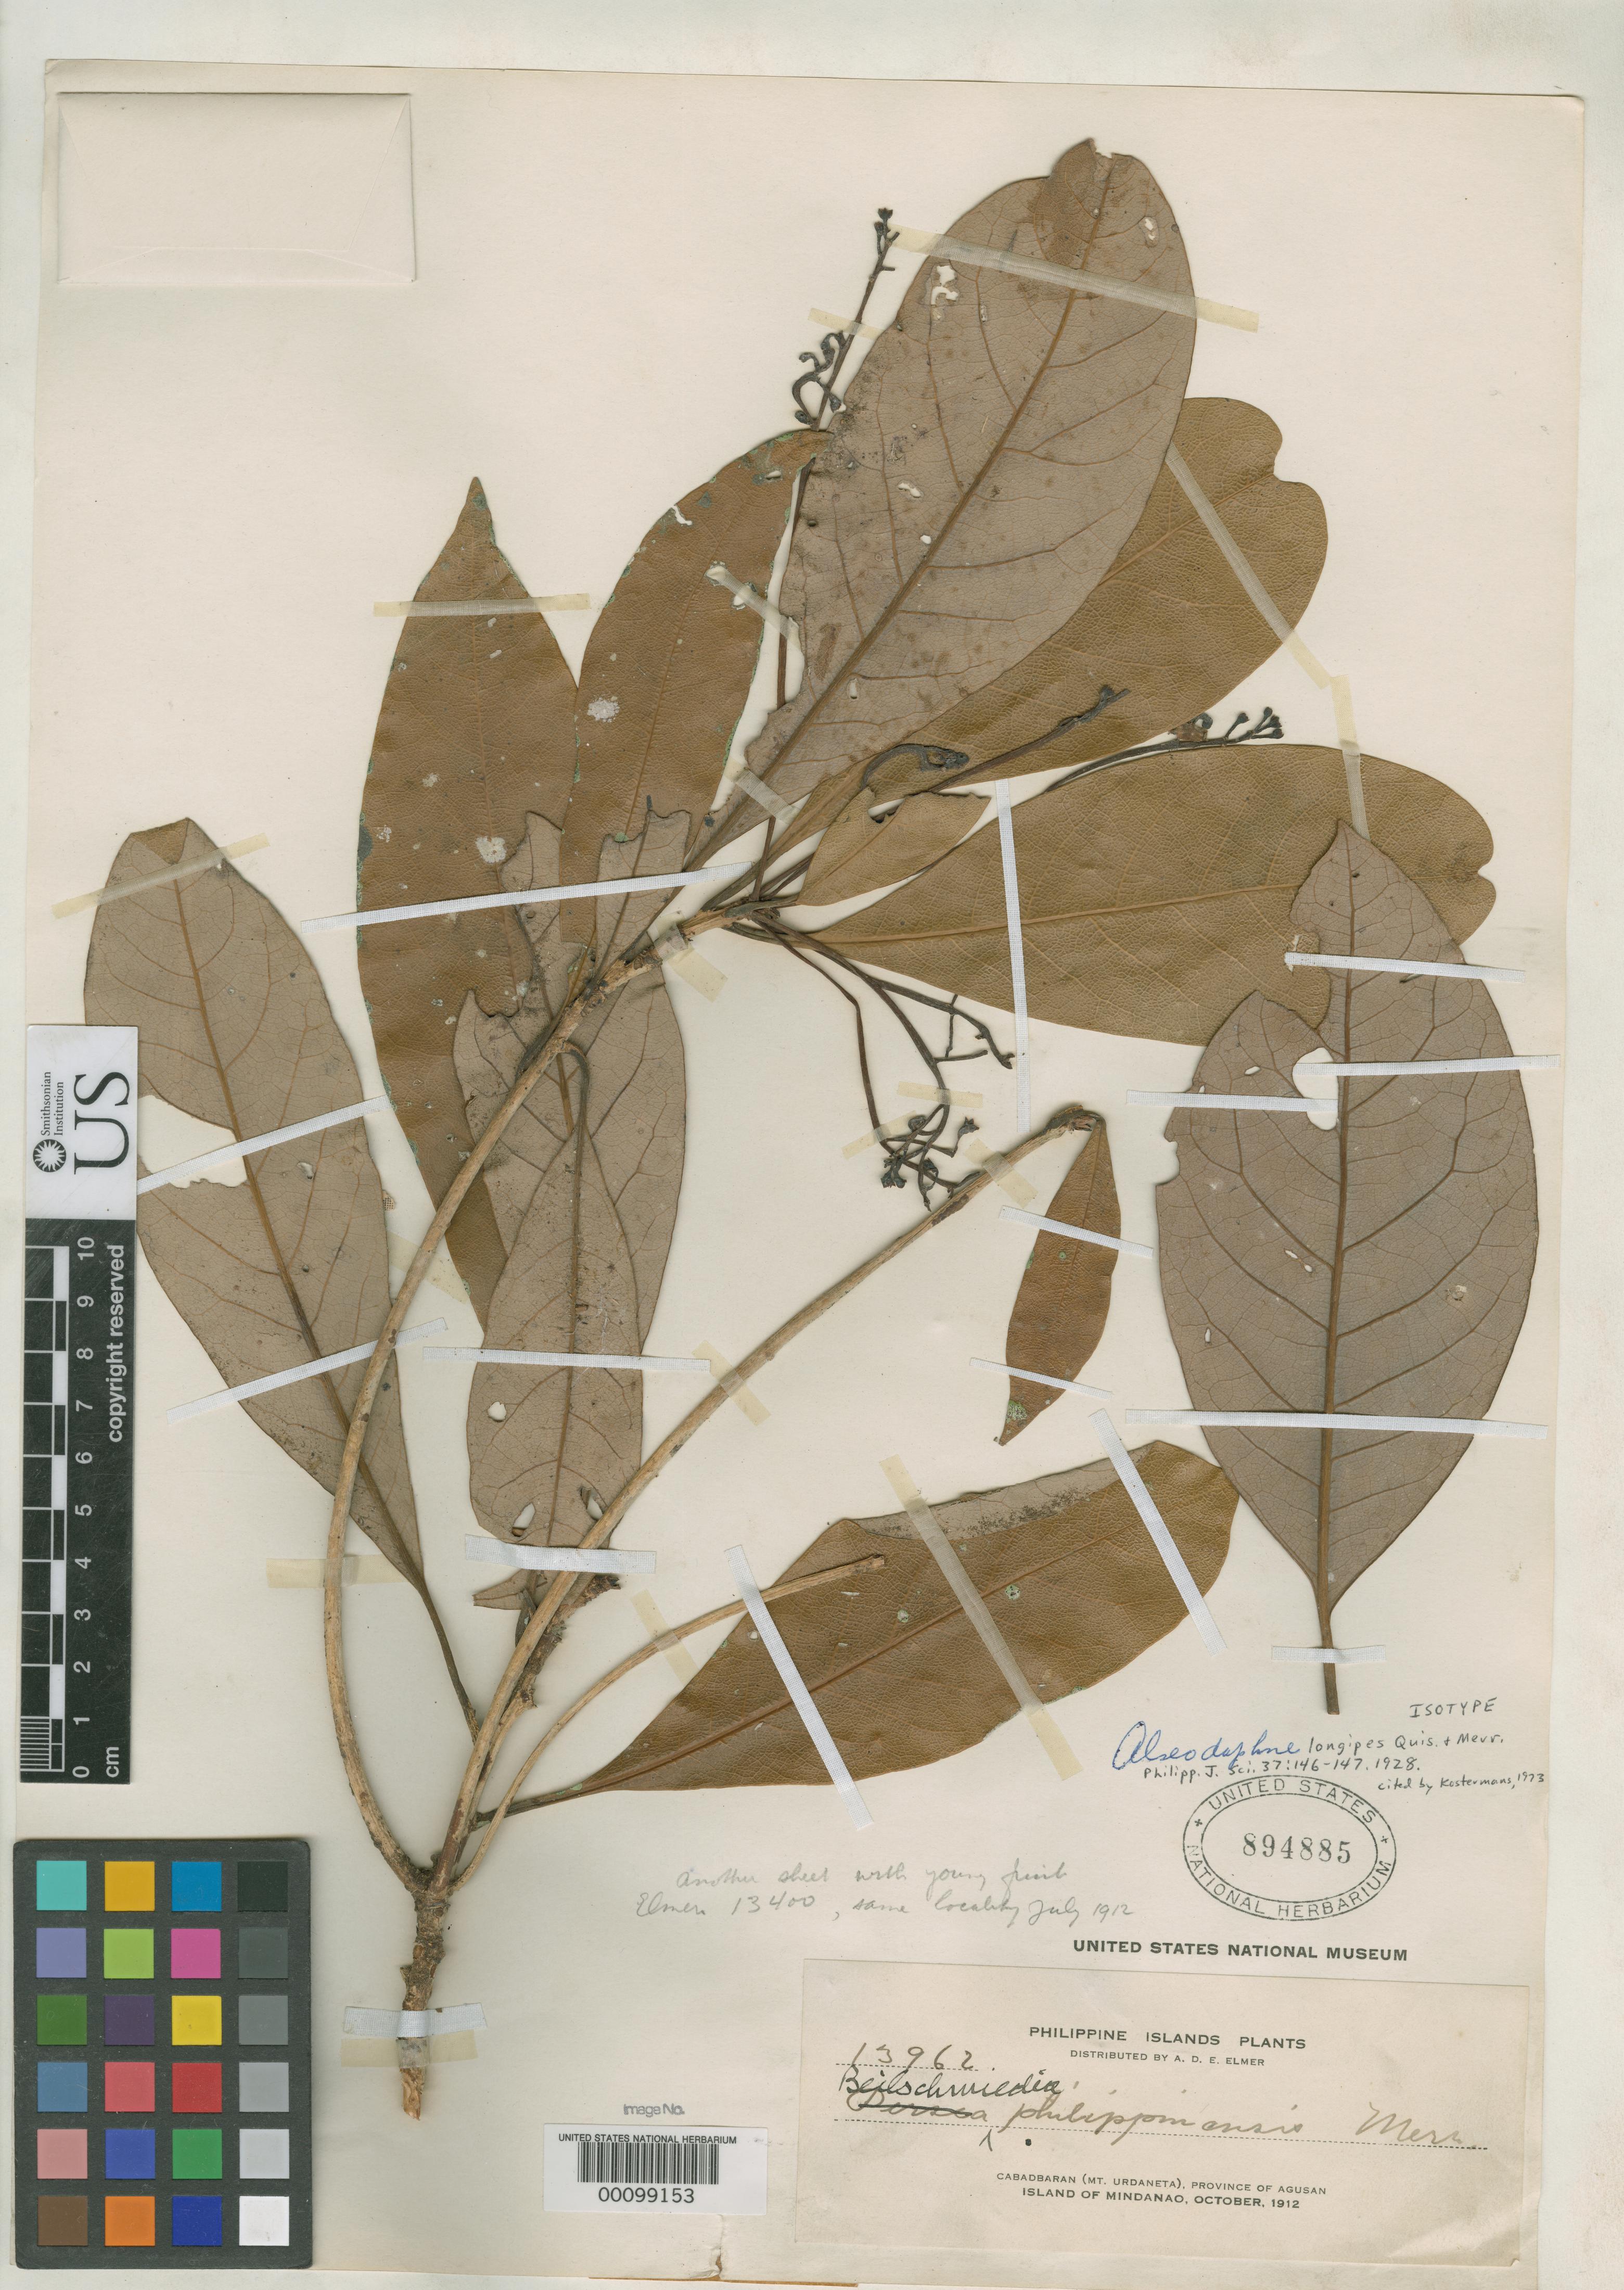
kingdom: Plantae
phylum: Tracheophyta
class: Magnoliopsida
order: Laurales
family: Lauraceae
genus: Alseodaphne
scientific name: Alseodaphne longipes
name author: Quisumb. & Merr.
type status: Isotype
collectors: A. D. E. Elmer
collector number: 13962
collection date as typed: Oct 1912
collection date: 1912-10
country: Philippines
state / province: Caraga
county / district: Agusan del Norte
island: Mindanao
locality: Cabadbaran, Mt. Urdaneta.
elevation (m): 1000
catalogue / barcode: US 894885